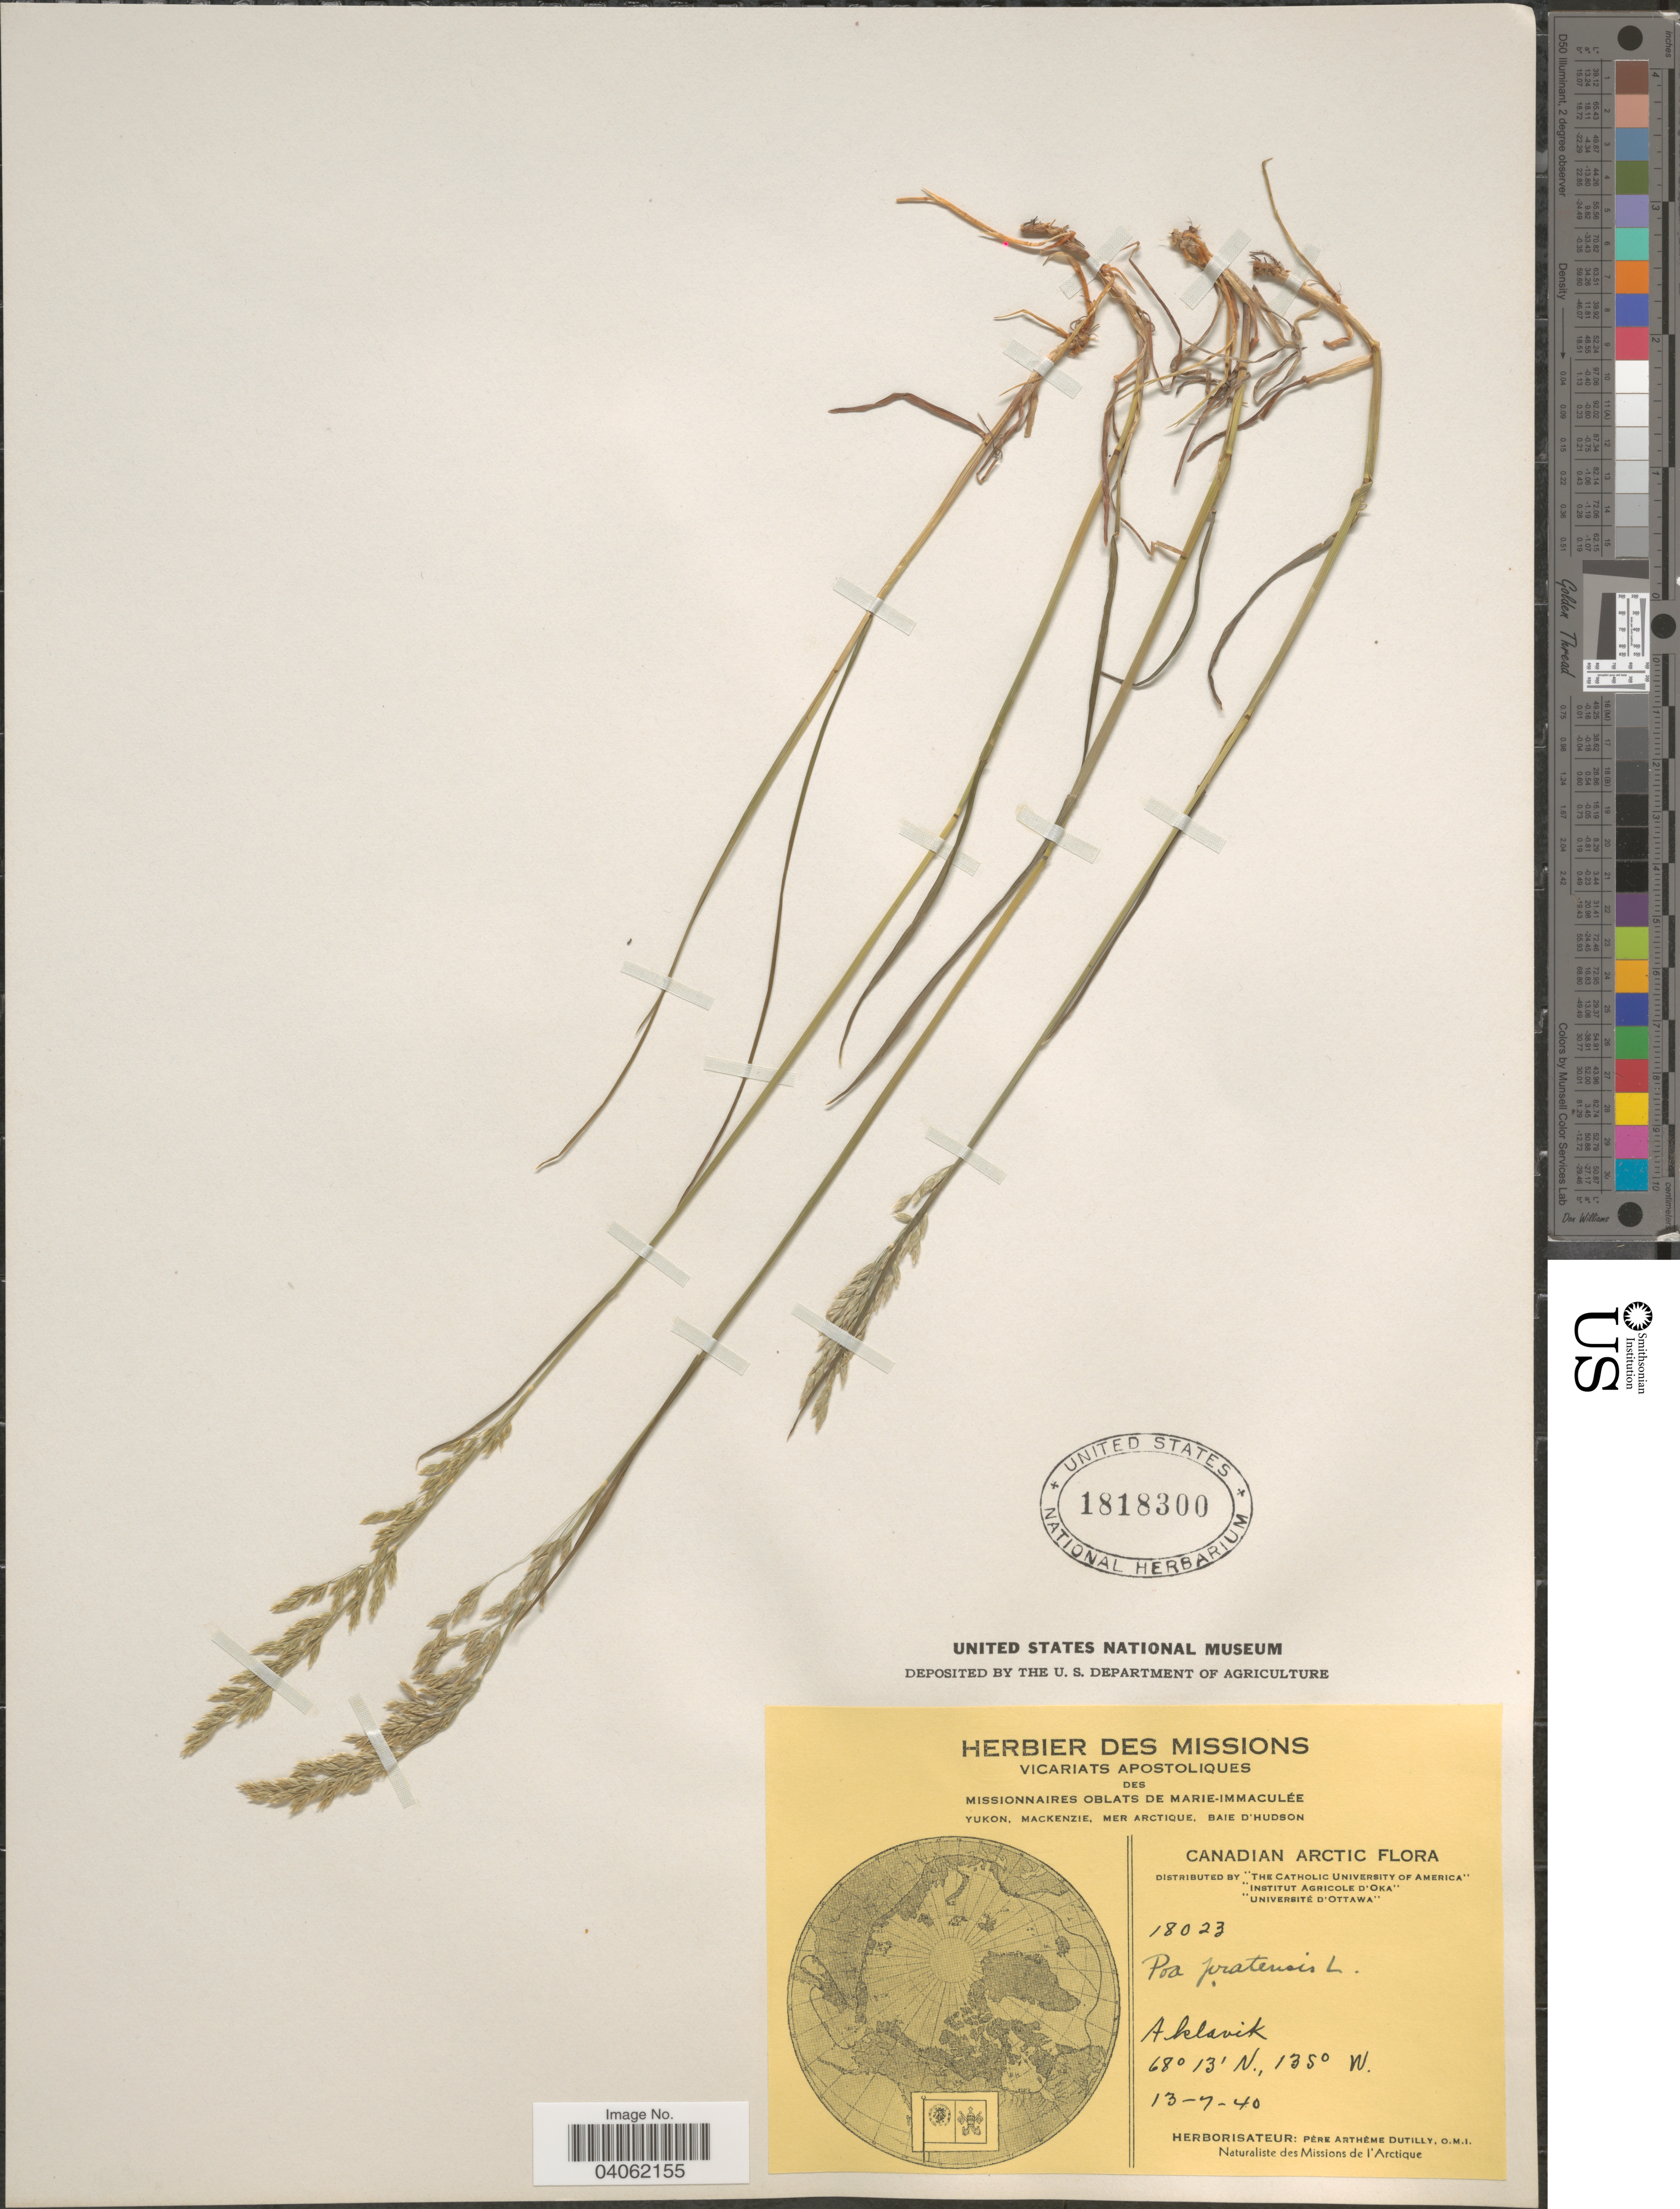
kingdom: Plantae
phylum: Tracheophyta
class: Liliopsida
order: Poales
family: Poaceae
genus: Poa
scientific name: Poa pratensis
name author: L.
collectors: P. Dutilly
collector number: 18023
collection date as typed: Transcribed d/m/y: 13/7/40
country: Canada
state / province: Northwest Territories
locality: Canadian Arctic. Aklavik.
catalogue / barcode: US 1818300